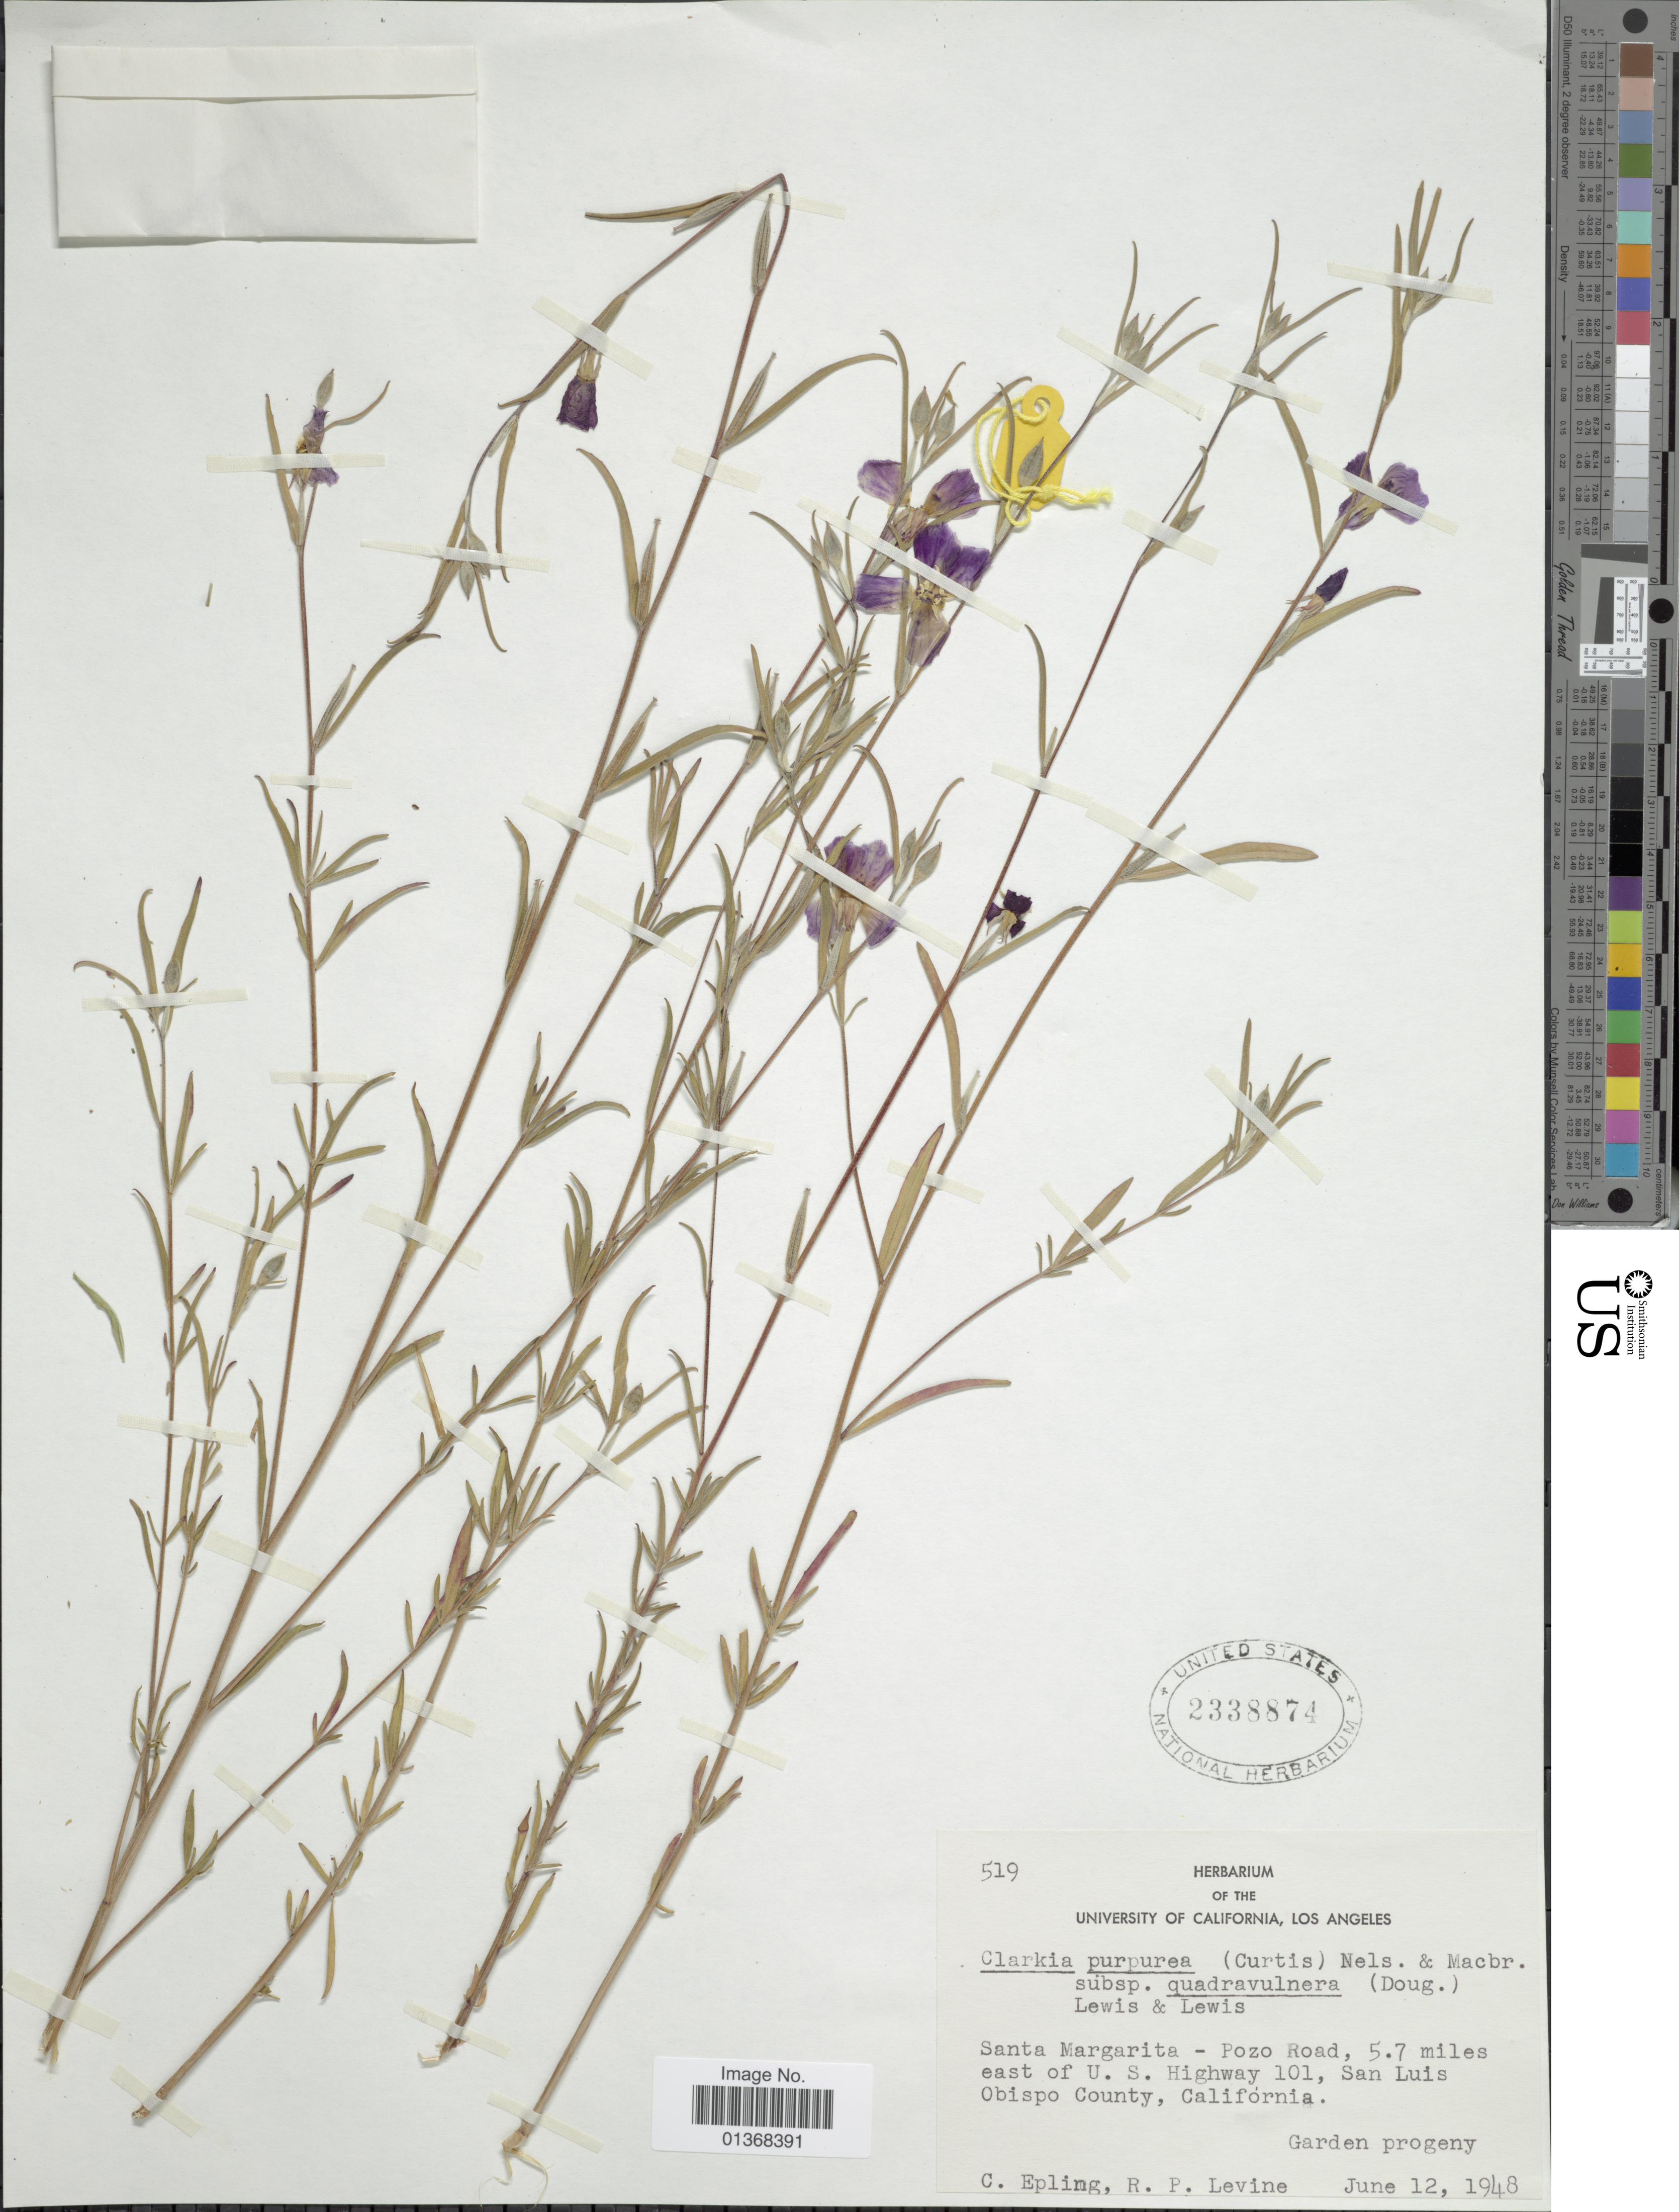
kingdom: Plantae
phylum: Tracheophyta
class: Magnoliopsida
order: Myrtales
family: Onagraceae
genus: Clarkia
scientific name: Clarkia purpurea subsp. quadrivulnera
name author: (Douglas) H.F. Lewis & M.R. Lewis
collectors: C. C. Epling & R. Levine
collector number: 519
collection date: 1948-06-12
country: United States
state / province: California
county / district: San Luis Obispo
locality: Santa Margarita - Pozo Road, 5.7 miles east of U.S. Highway 101, San Luis Obispo County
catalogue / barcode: US 2338874